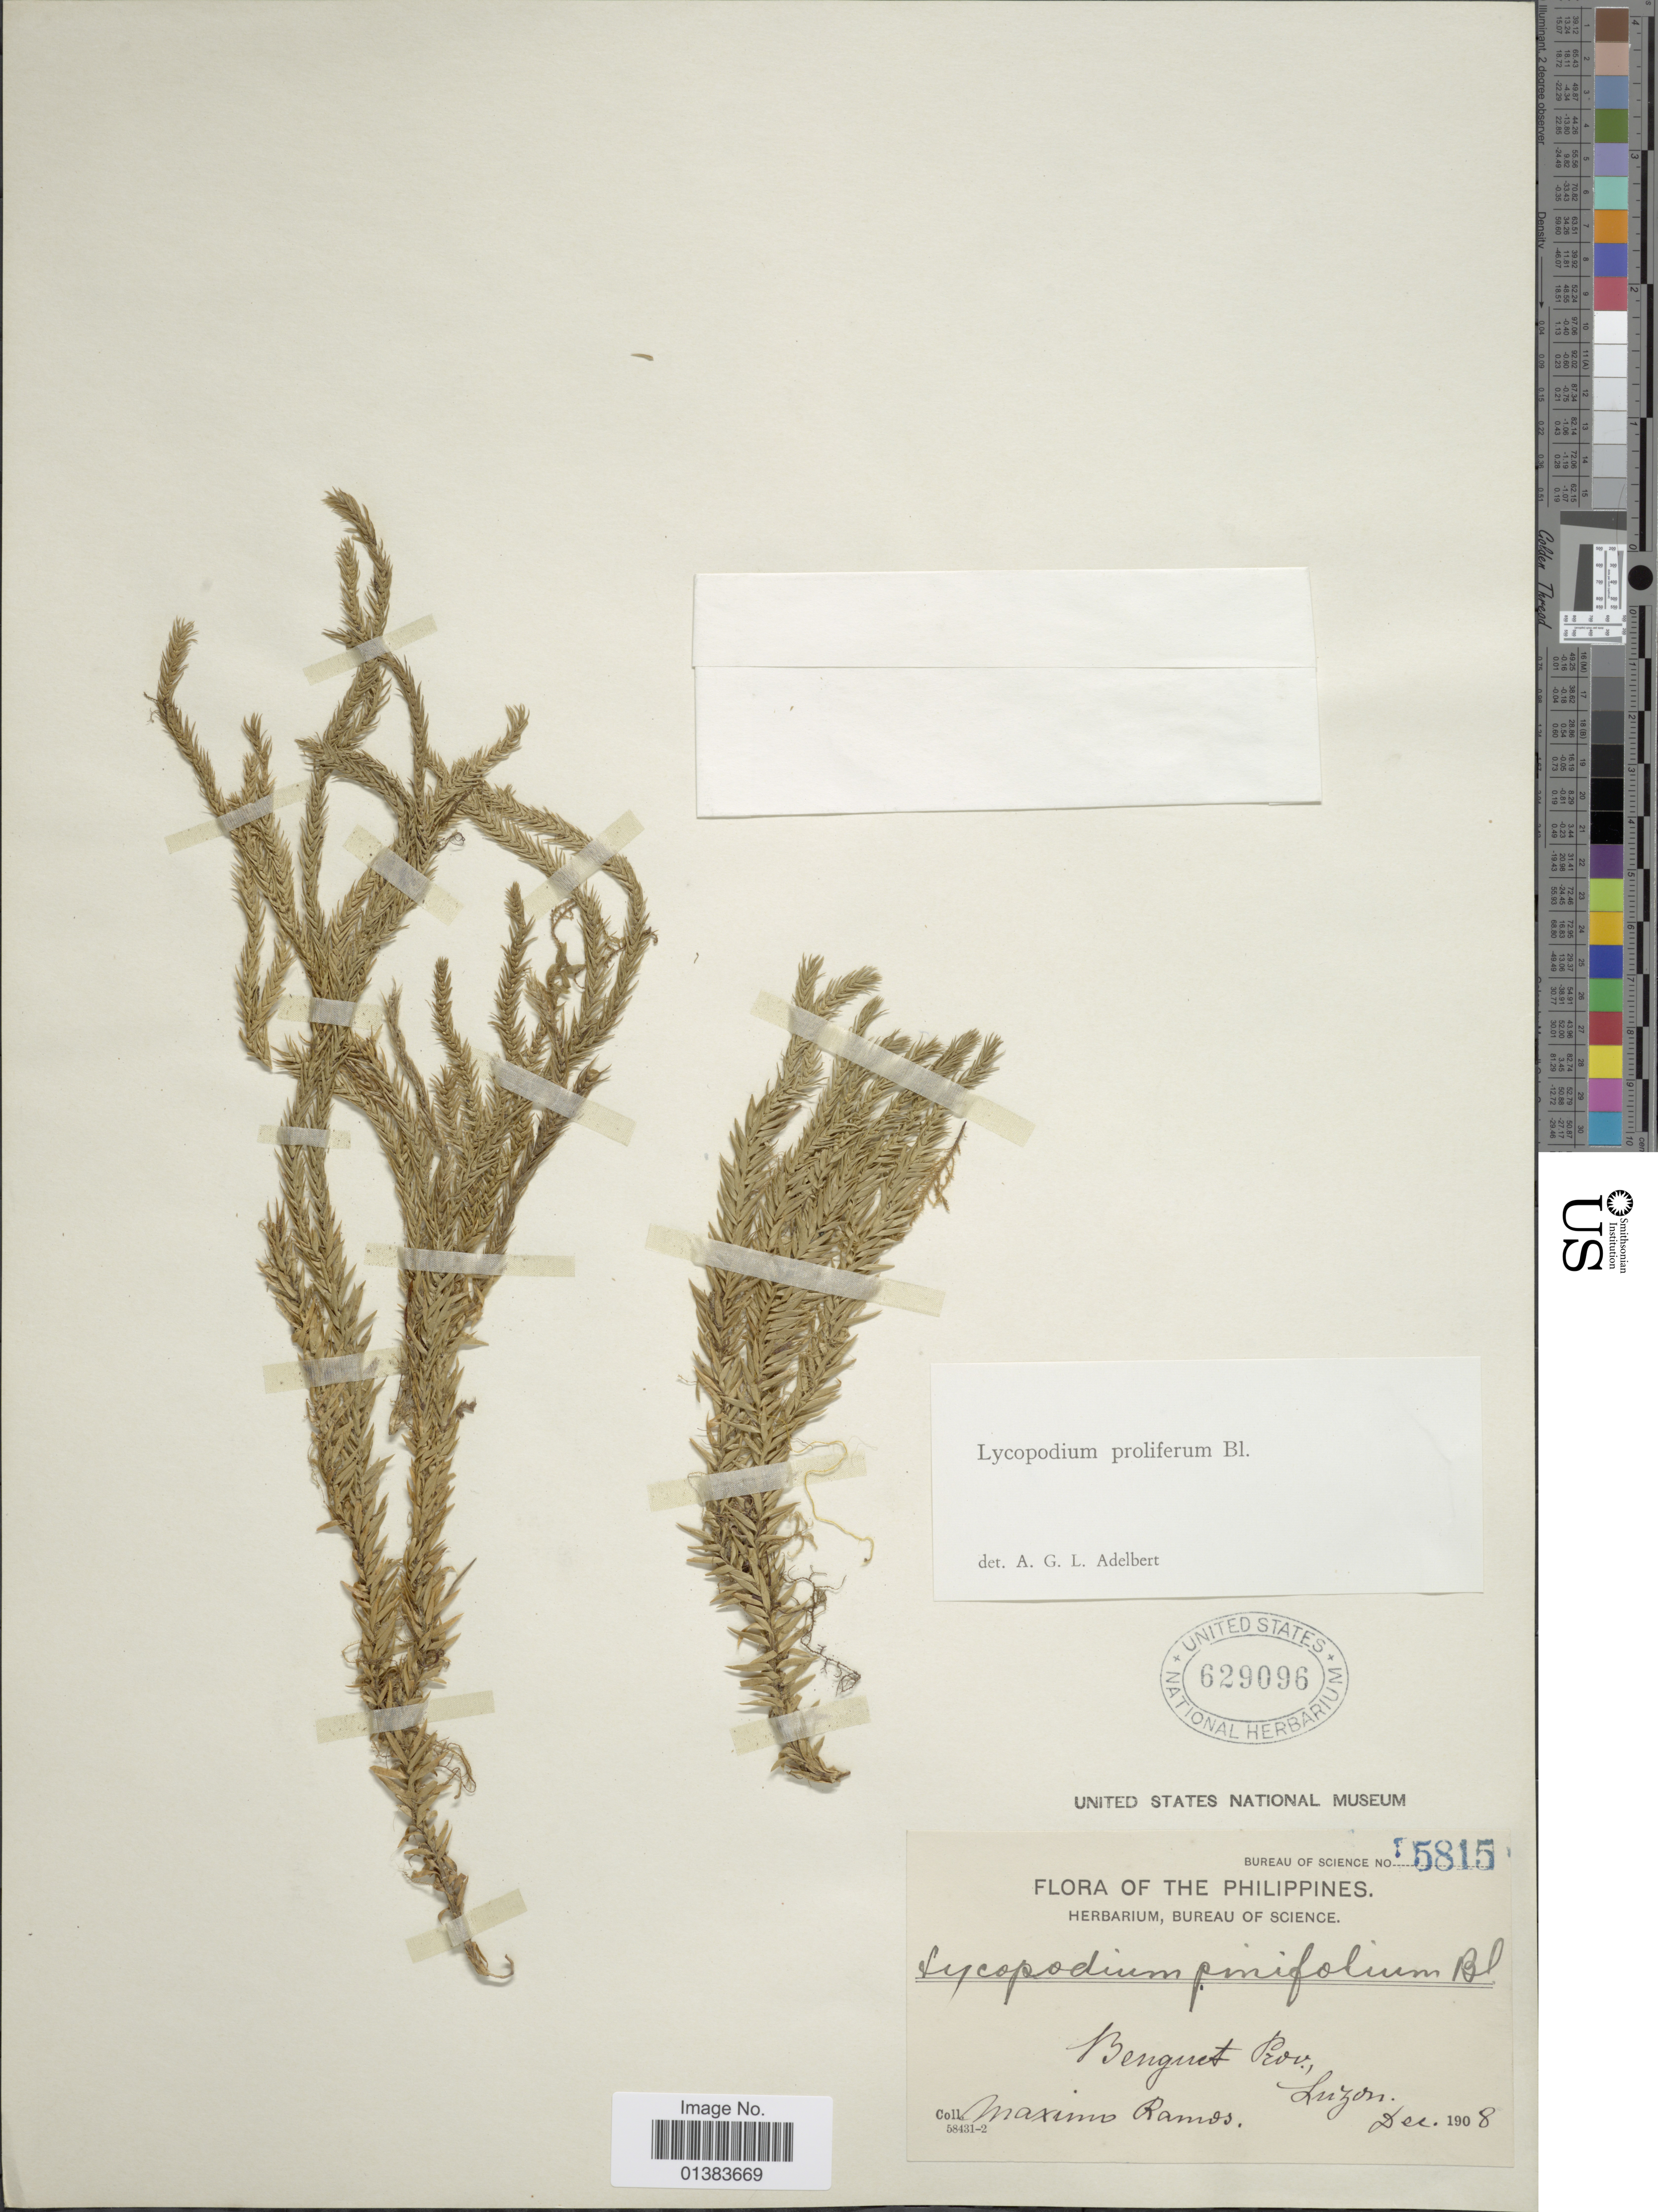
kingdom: Plantae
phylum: Tracheophyta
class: Lycopodiopsida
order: Lycopodiales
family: Lycopodiaceae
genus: Phlegmariurus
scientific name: Phlegmariurus proliferus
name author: (Blume) A. R. Field & Bostock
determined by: Field, A. R.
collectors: M. Ramos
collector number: Bureau of Science 5815*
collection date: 1908-12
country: Philippines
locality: Benguet Prov., Luzon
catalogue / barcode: US 629096